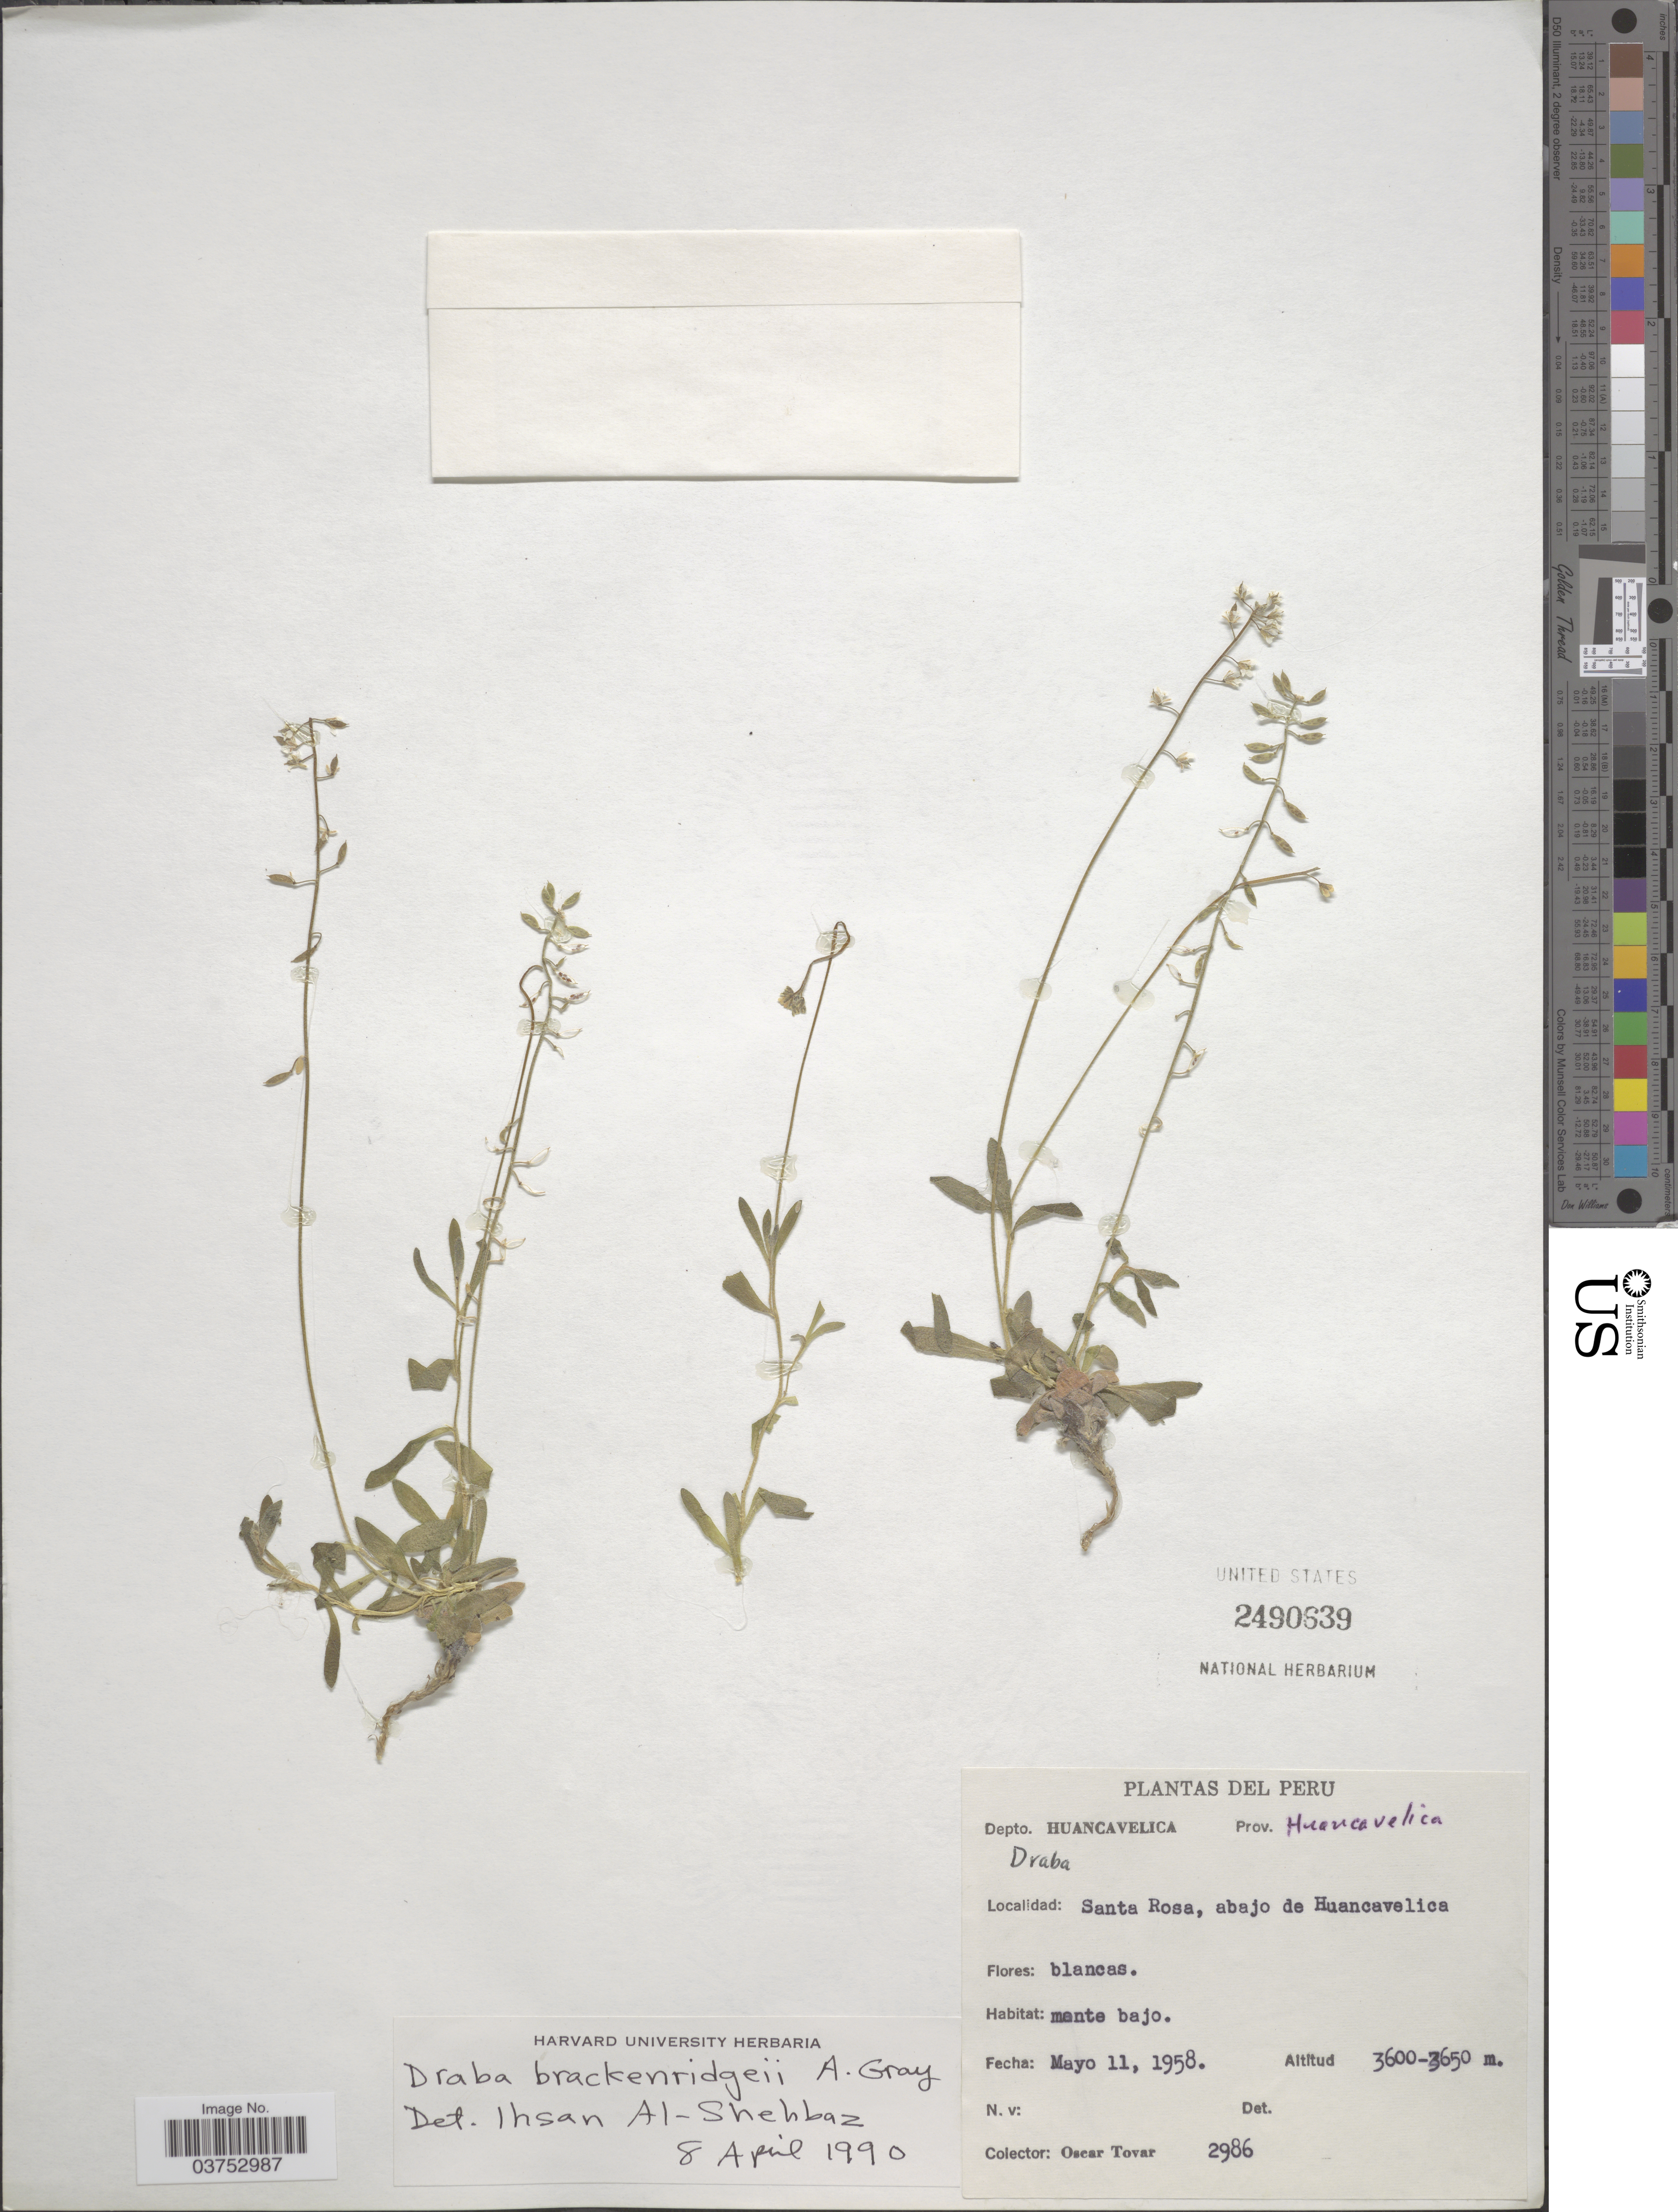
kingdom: Plantae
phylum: Tracheophyta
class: Magnoliopsida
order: Brassicales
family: Brassicaceae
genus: Draba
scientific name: Draba brackenridgei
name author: A. Gray in Wilkes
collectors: Ó. Tovar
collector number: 2986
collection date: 1958-05-11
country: Peru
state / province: Huancavelica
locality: Depto. Huancavelica. Santa Rosa, abajo de Huancavelica.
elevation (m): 3600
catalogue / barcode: US 2490639